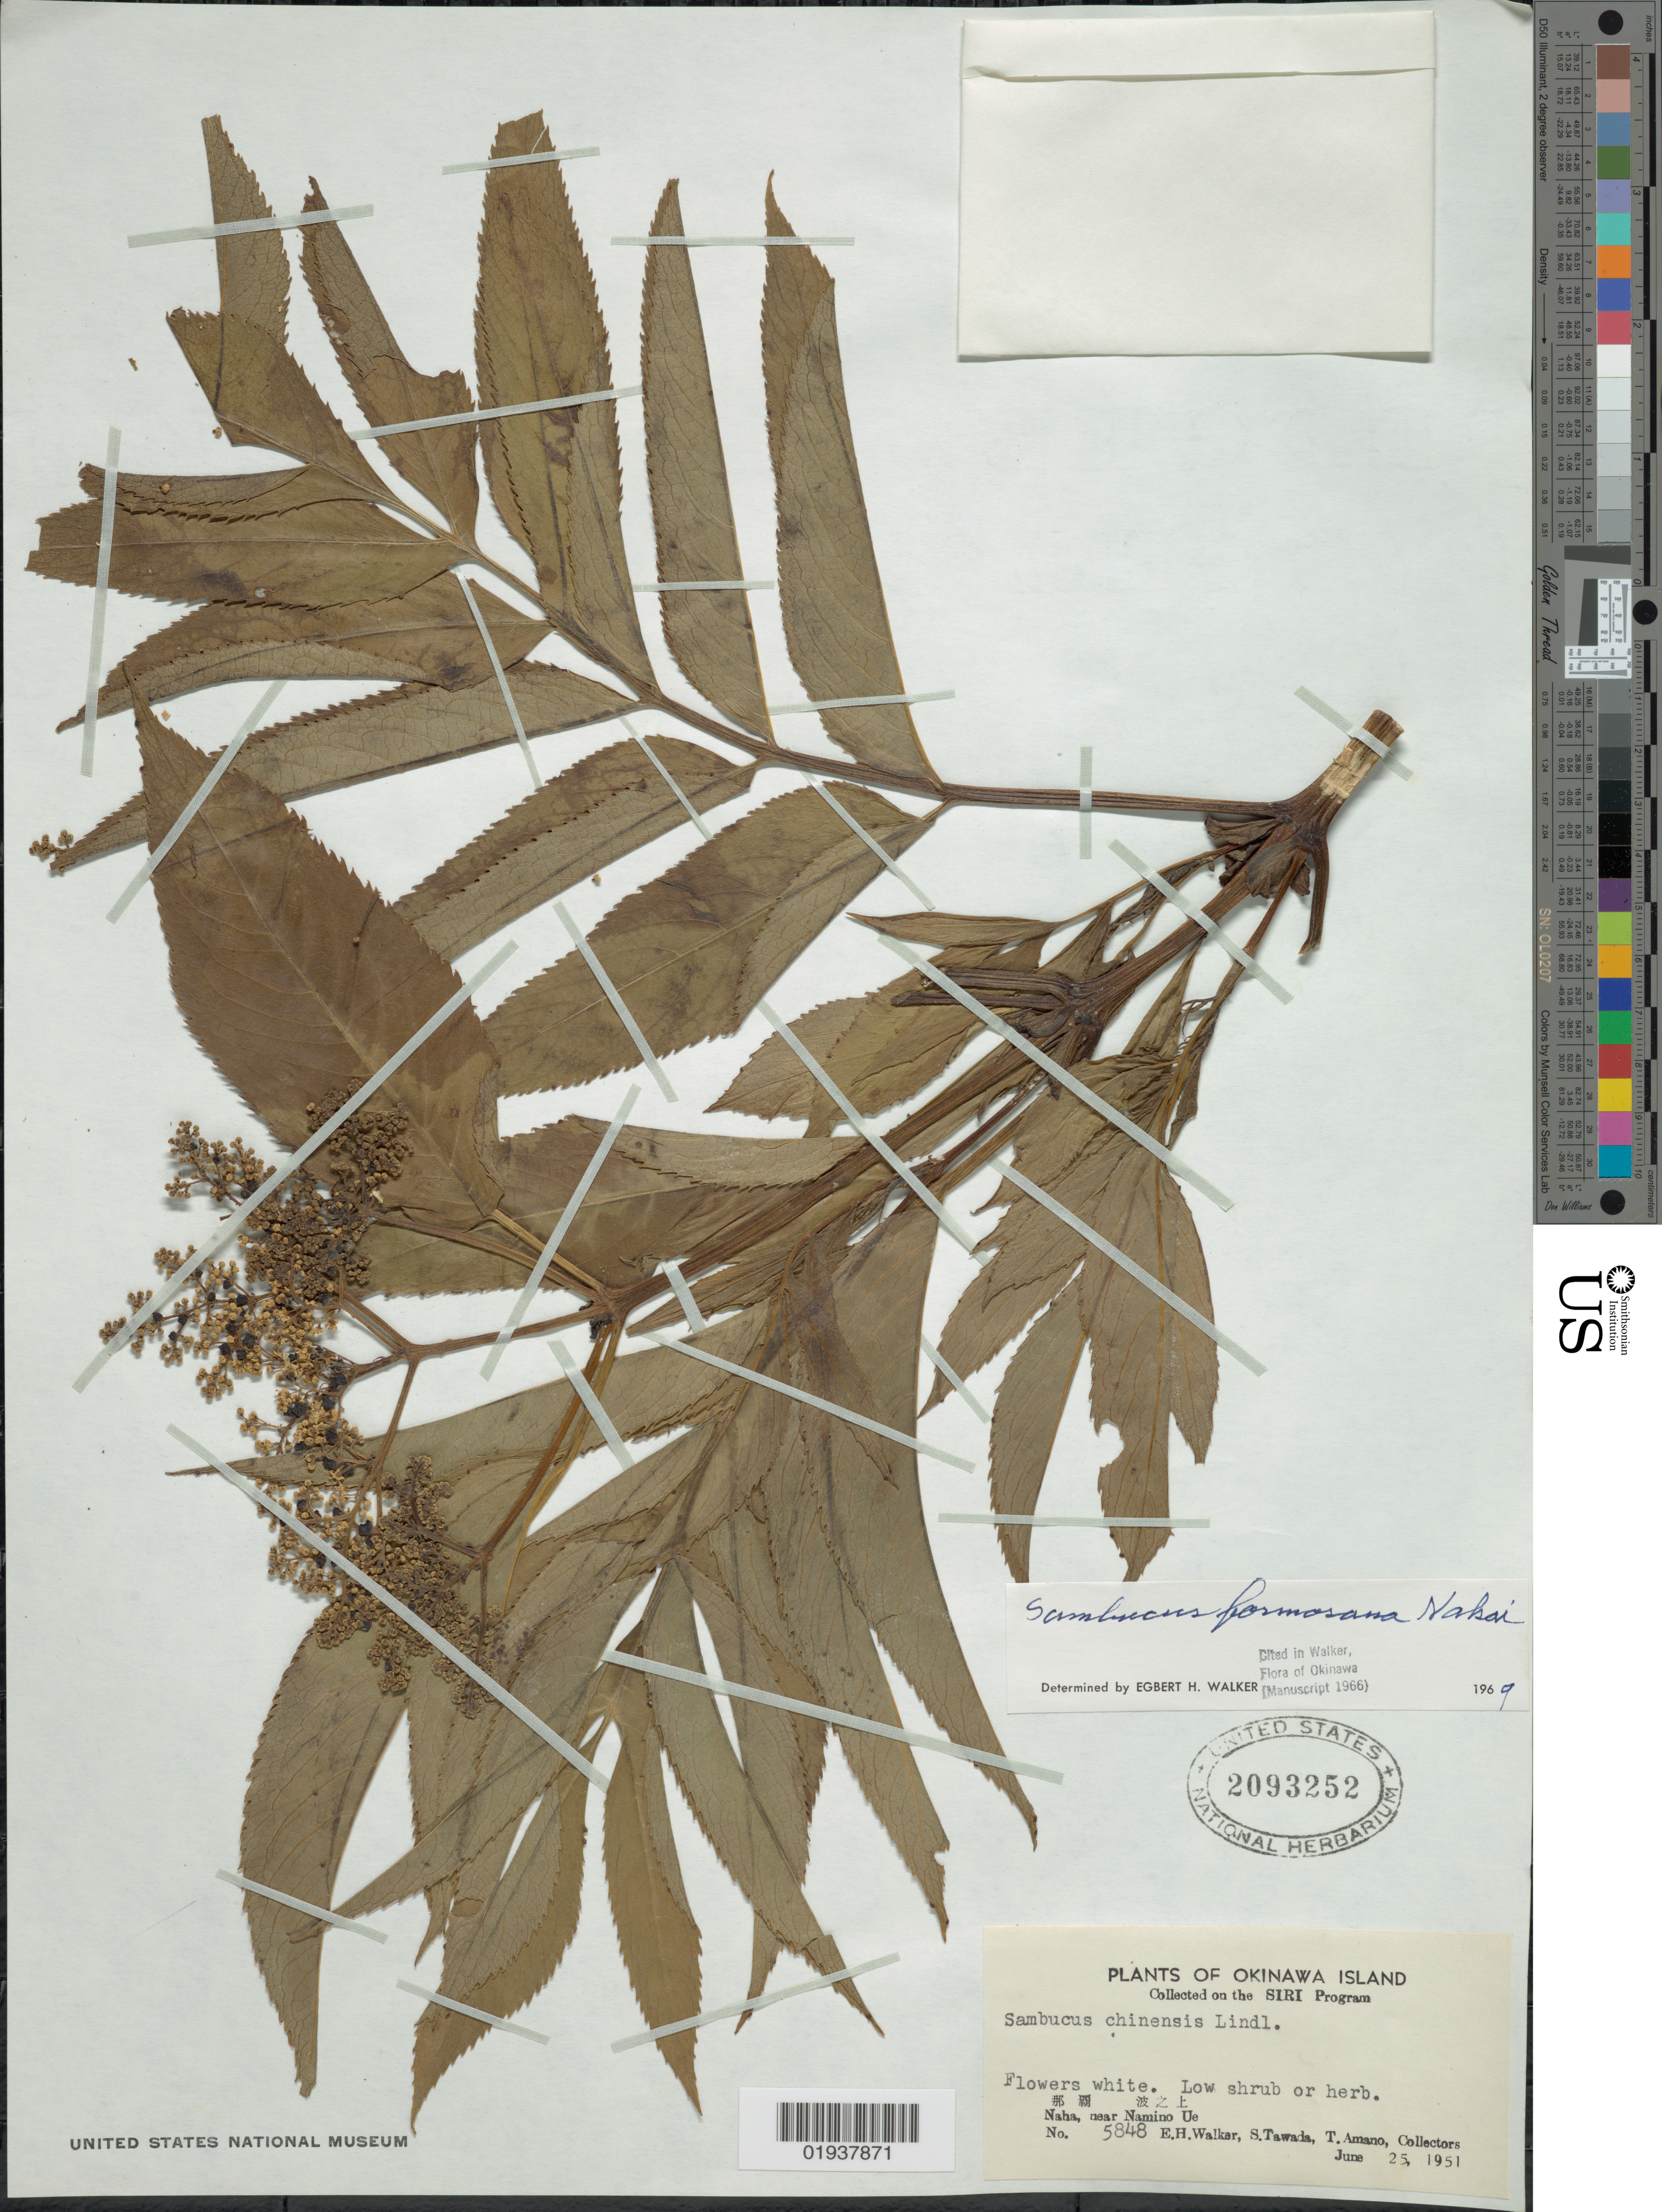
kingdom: Plantae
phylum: Tracheophyta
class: Magnoliopsida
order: Dipsacales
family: Viburnaceae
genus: Sambucus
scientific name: Sambucus javanica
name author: Blume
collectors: E. H. Walker, S. Tawada & T. Amano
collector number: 5848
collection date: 1951-06-25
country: Japan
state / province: Okinawa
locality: Okinawa Islands. Naha, near Namino Ue.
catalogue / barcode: US 2093252